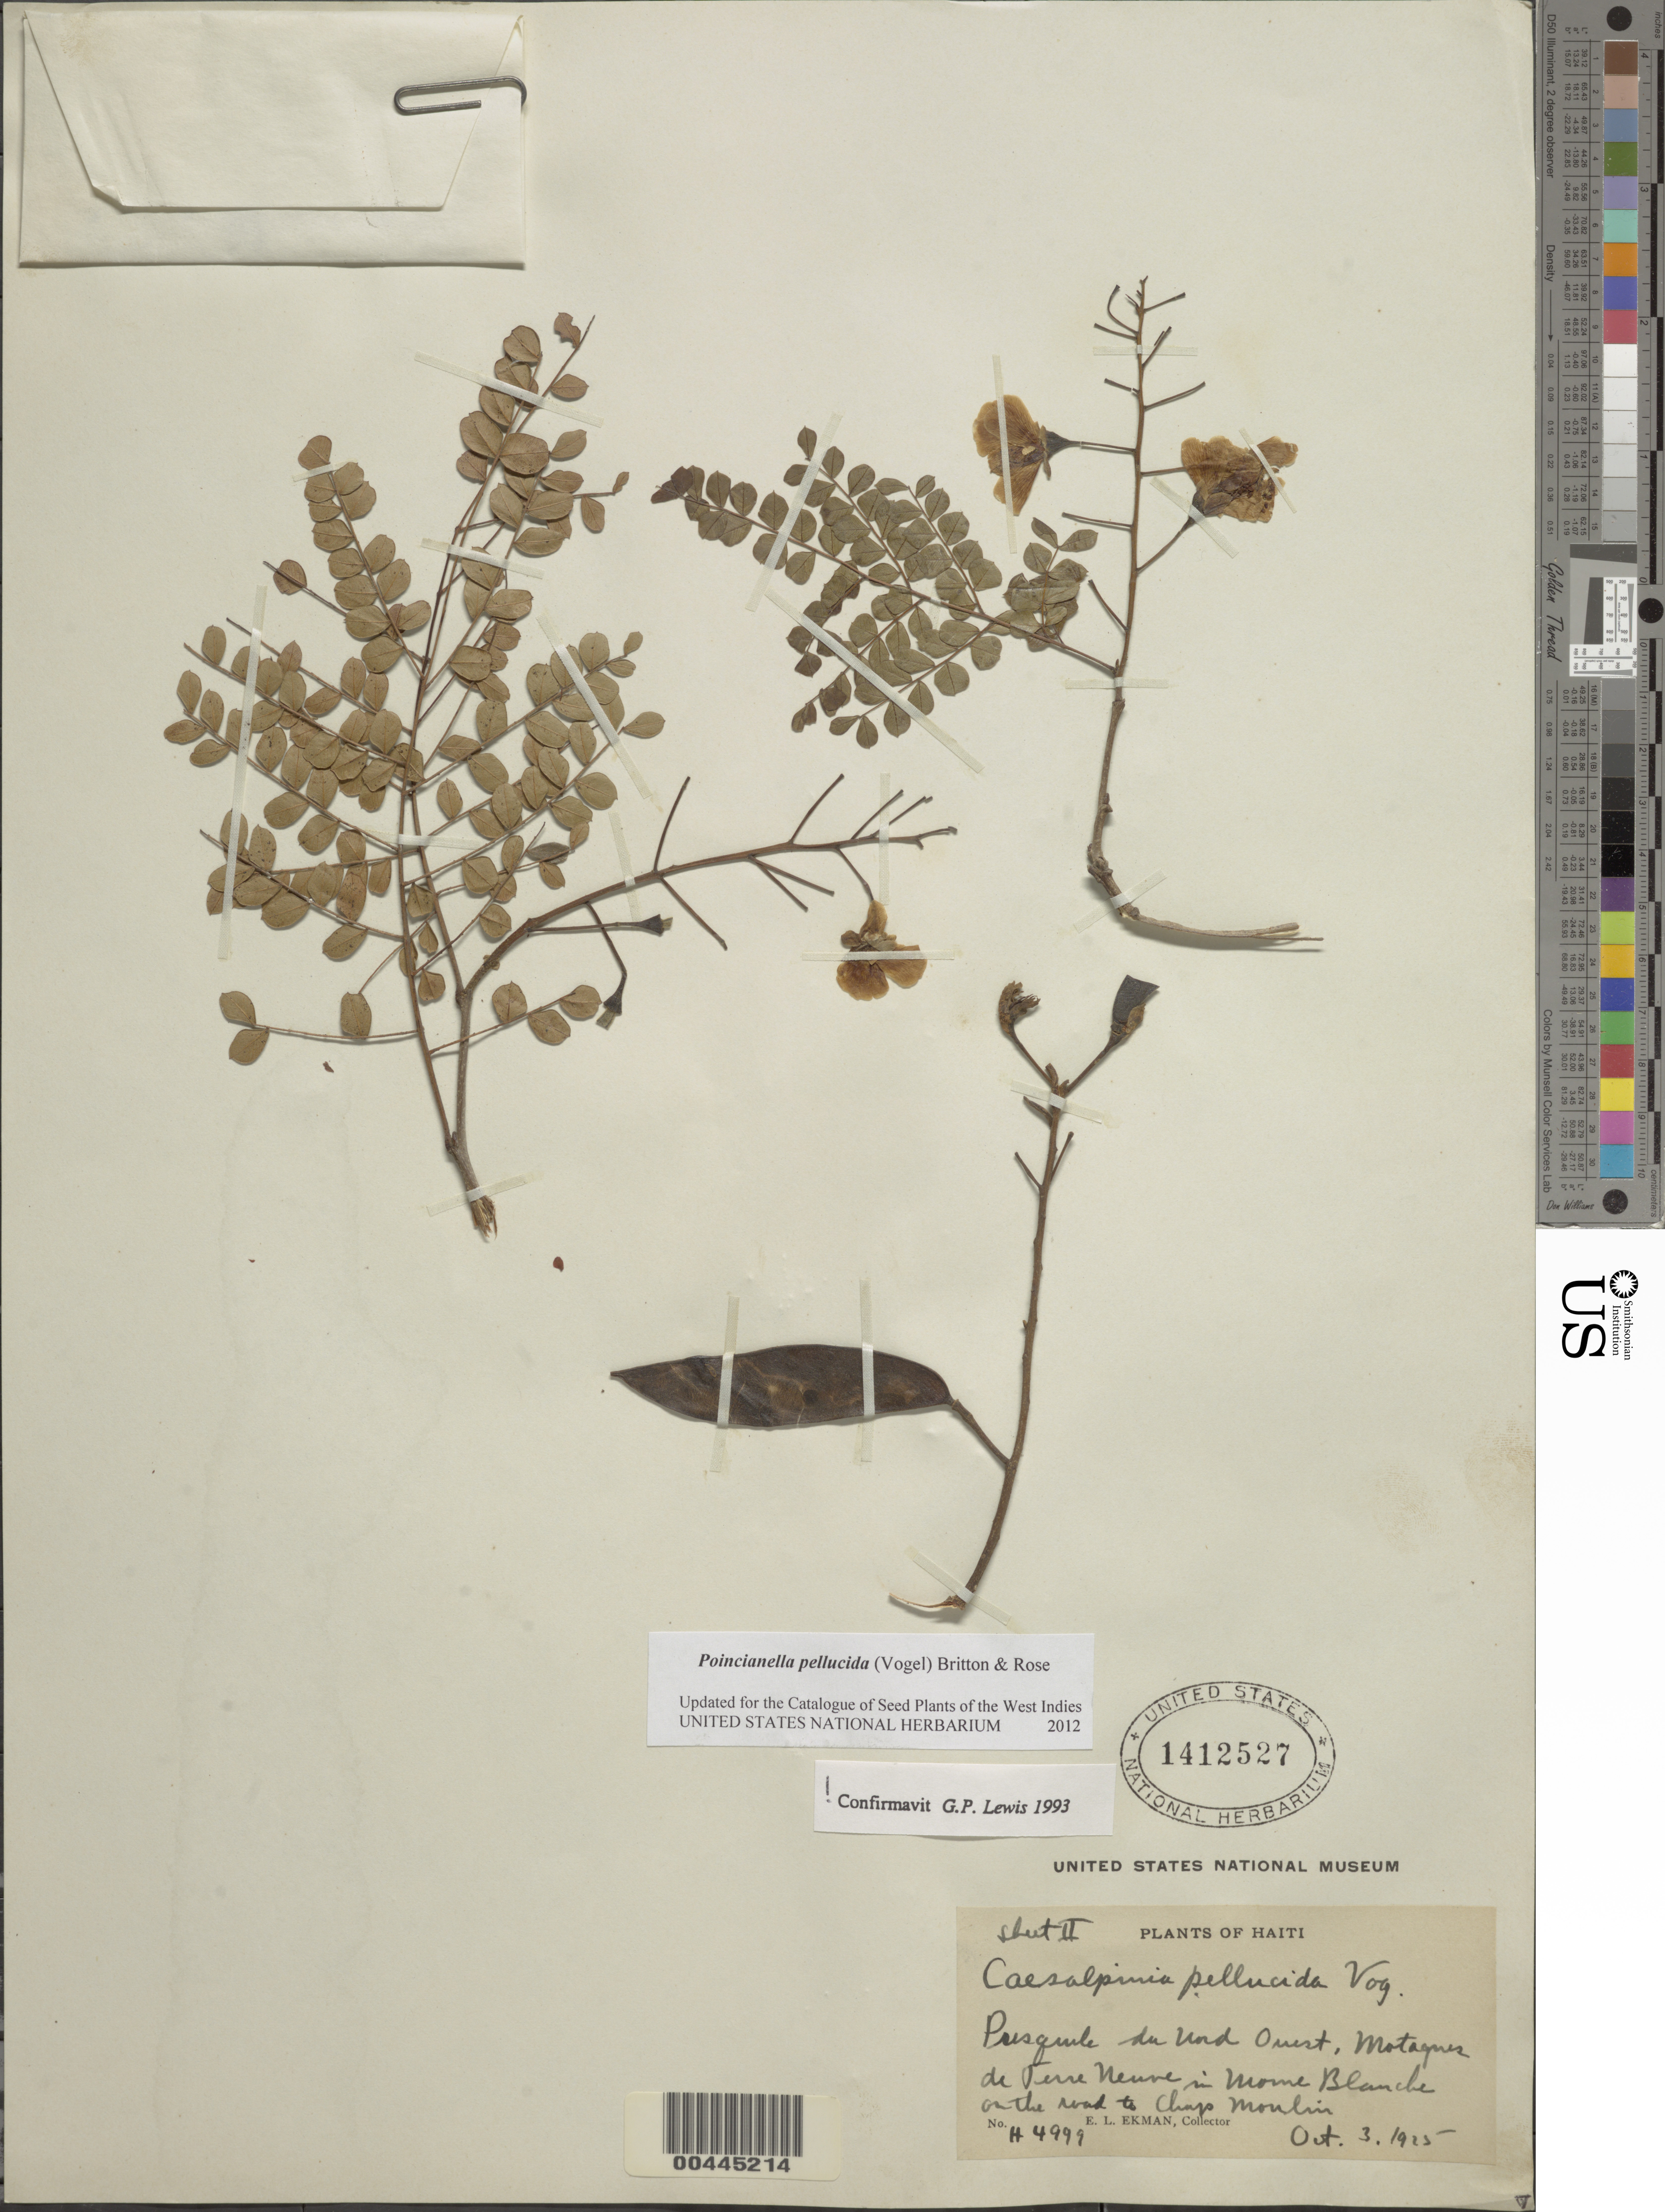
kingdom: Plantae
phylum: Tracheophyta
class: Magnoliopsida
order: Fabales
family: Fabaceae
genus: Cenostigma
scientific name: Cenostigma pellucidum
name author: (Vogel) Gagnon & G.P. Lewis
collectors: E. L. Ekman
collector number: H4999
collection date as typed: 03 Oct 1925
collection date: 1925-10-03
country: Haiti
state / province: Nord-Ouest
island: Hispaniola Island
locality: Motagnes de terre neuve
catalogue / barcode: US 1412527